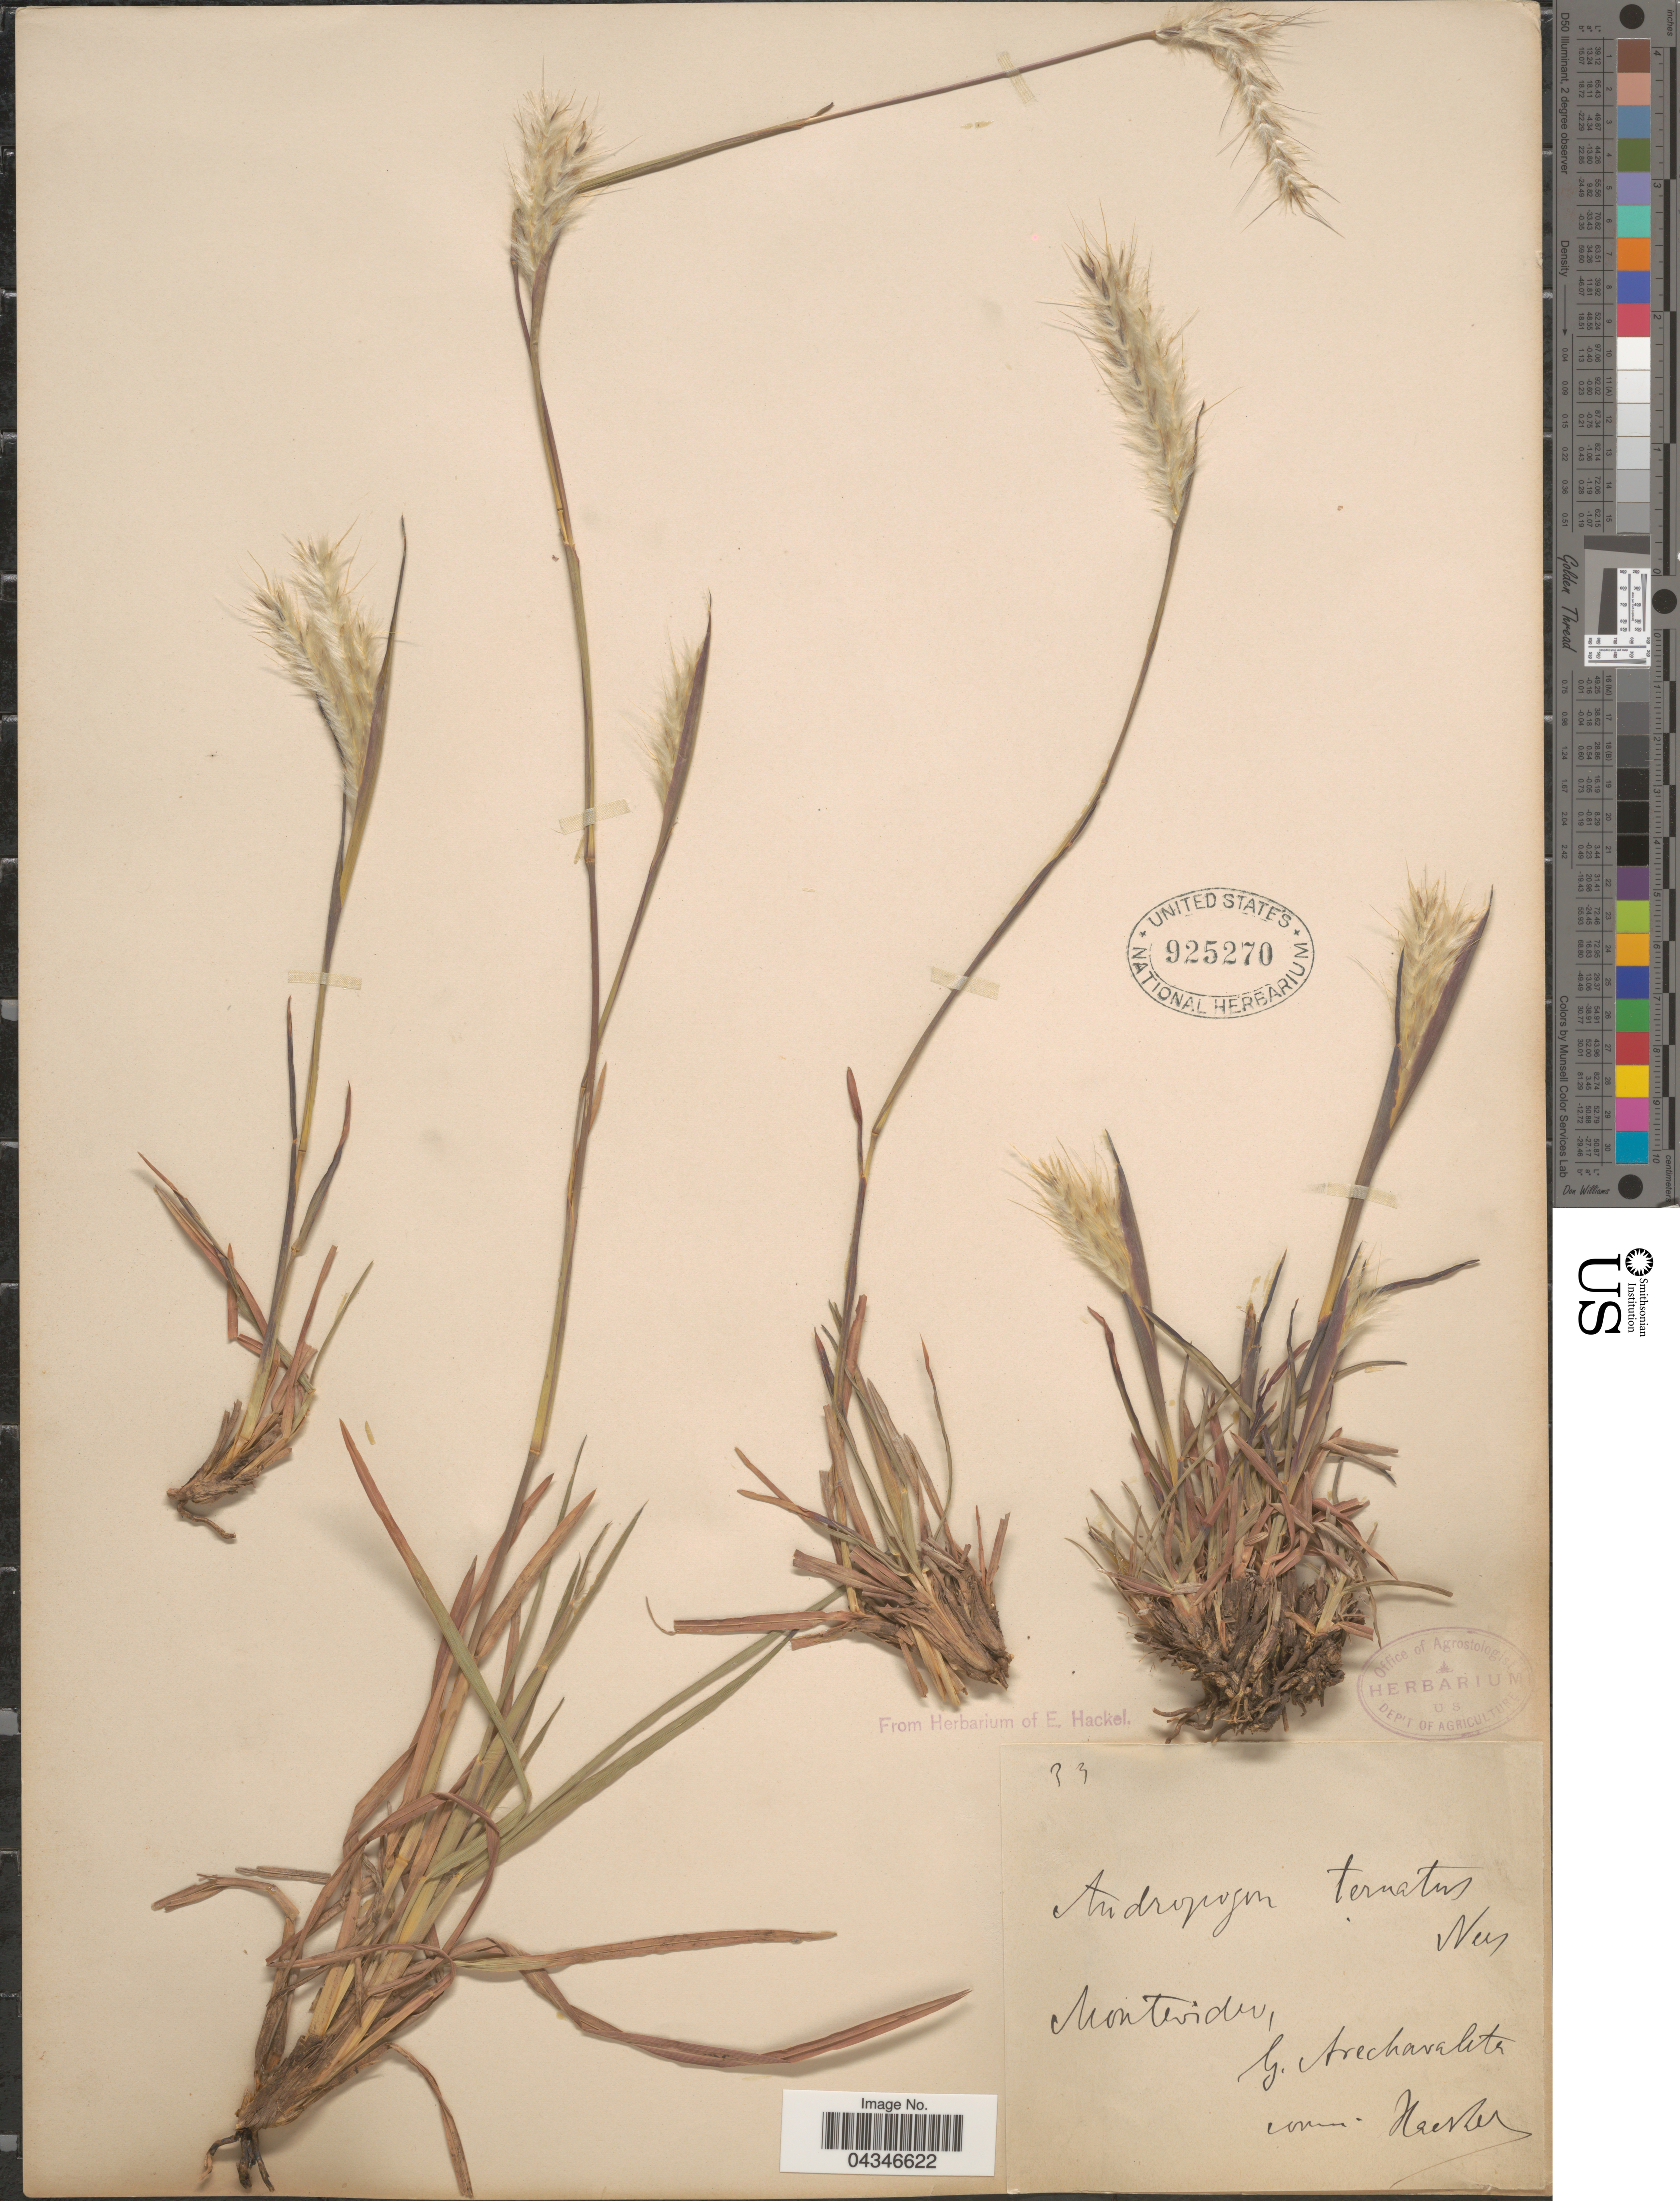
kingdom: Plantae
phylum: Tracheophyta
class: Liliopsida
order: Poales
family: Poaceae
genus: Andropogon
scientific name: Andropogon vetus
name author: Sohns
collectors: Arechavaleta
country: Uruguay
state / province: Montevideo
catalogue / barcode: US 925270